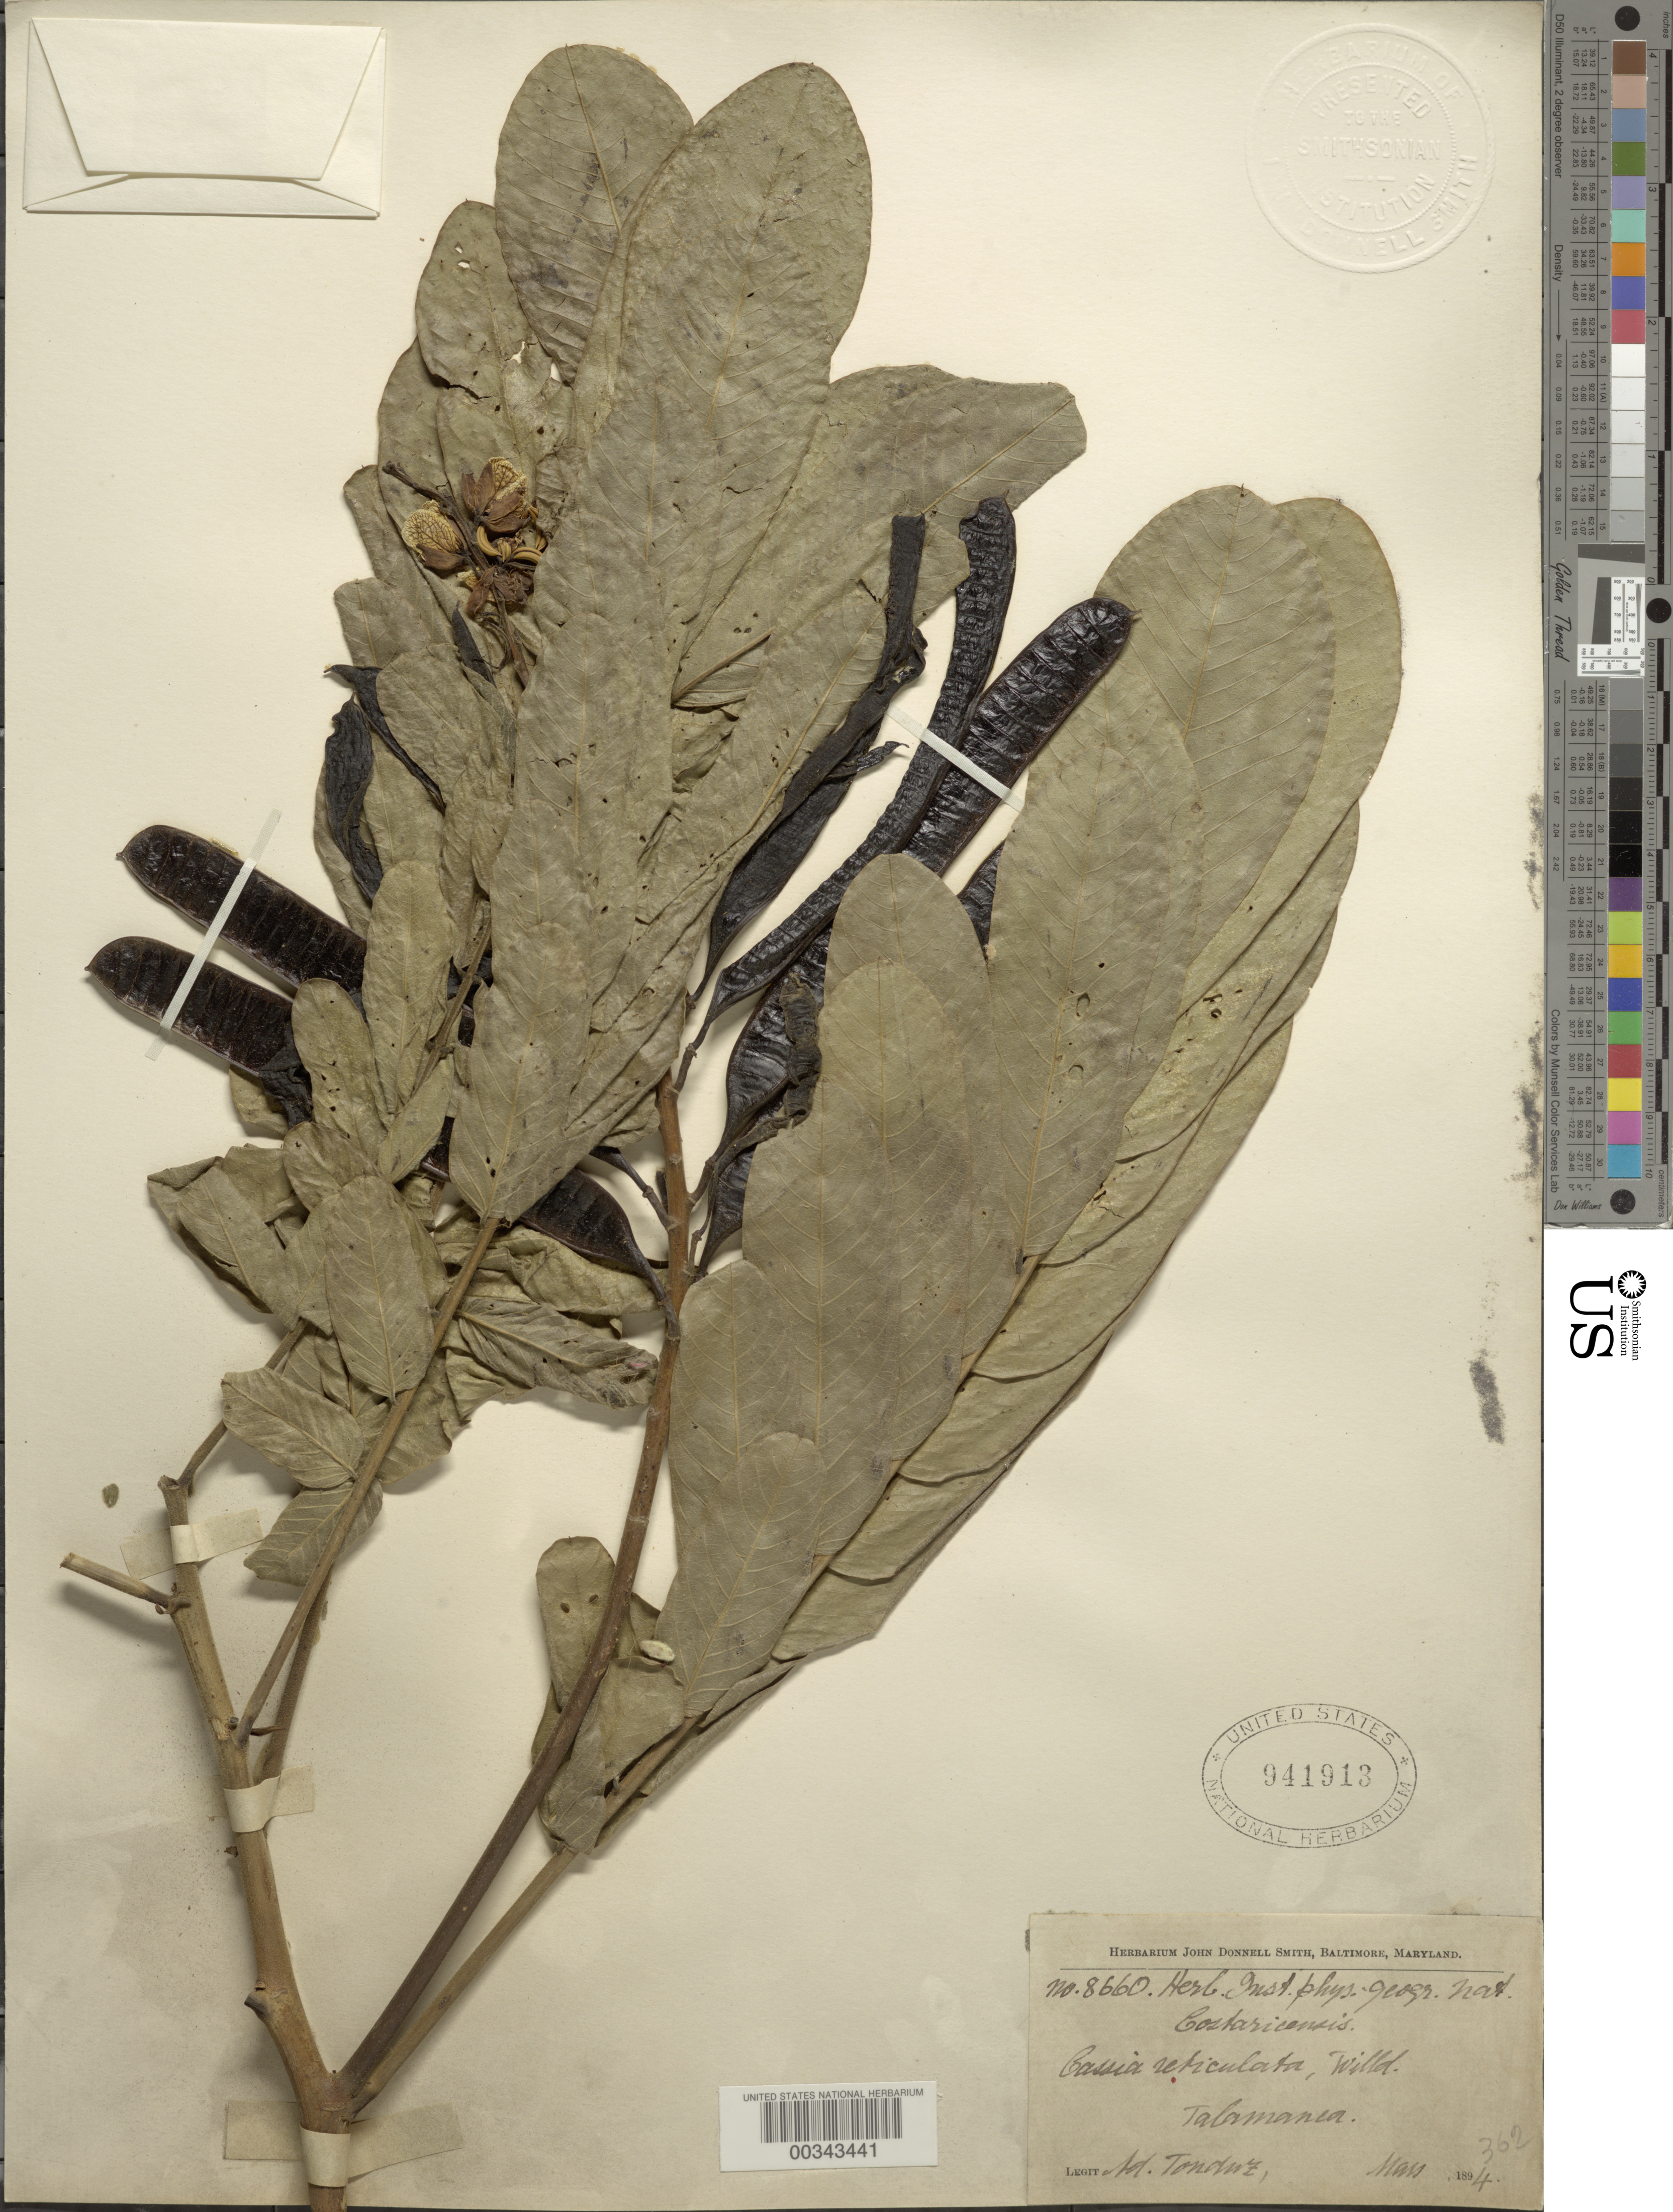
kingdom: Plantae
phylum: Tracheophyta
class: Magnoliopsida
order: Fabales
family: Fabaceae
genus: Senna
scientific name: Senna reticulata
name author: (Willd.) H.S. Irwin & Barneby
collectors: A. Tonduz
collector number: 8660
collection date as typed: Mar 1894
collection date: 1894-03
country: Costa Rica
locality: Talamanca, delta of Tsuritkub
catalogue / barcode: US 941913